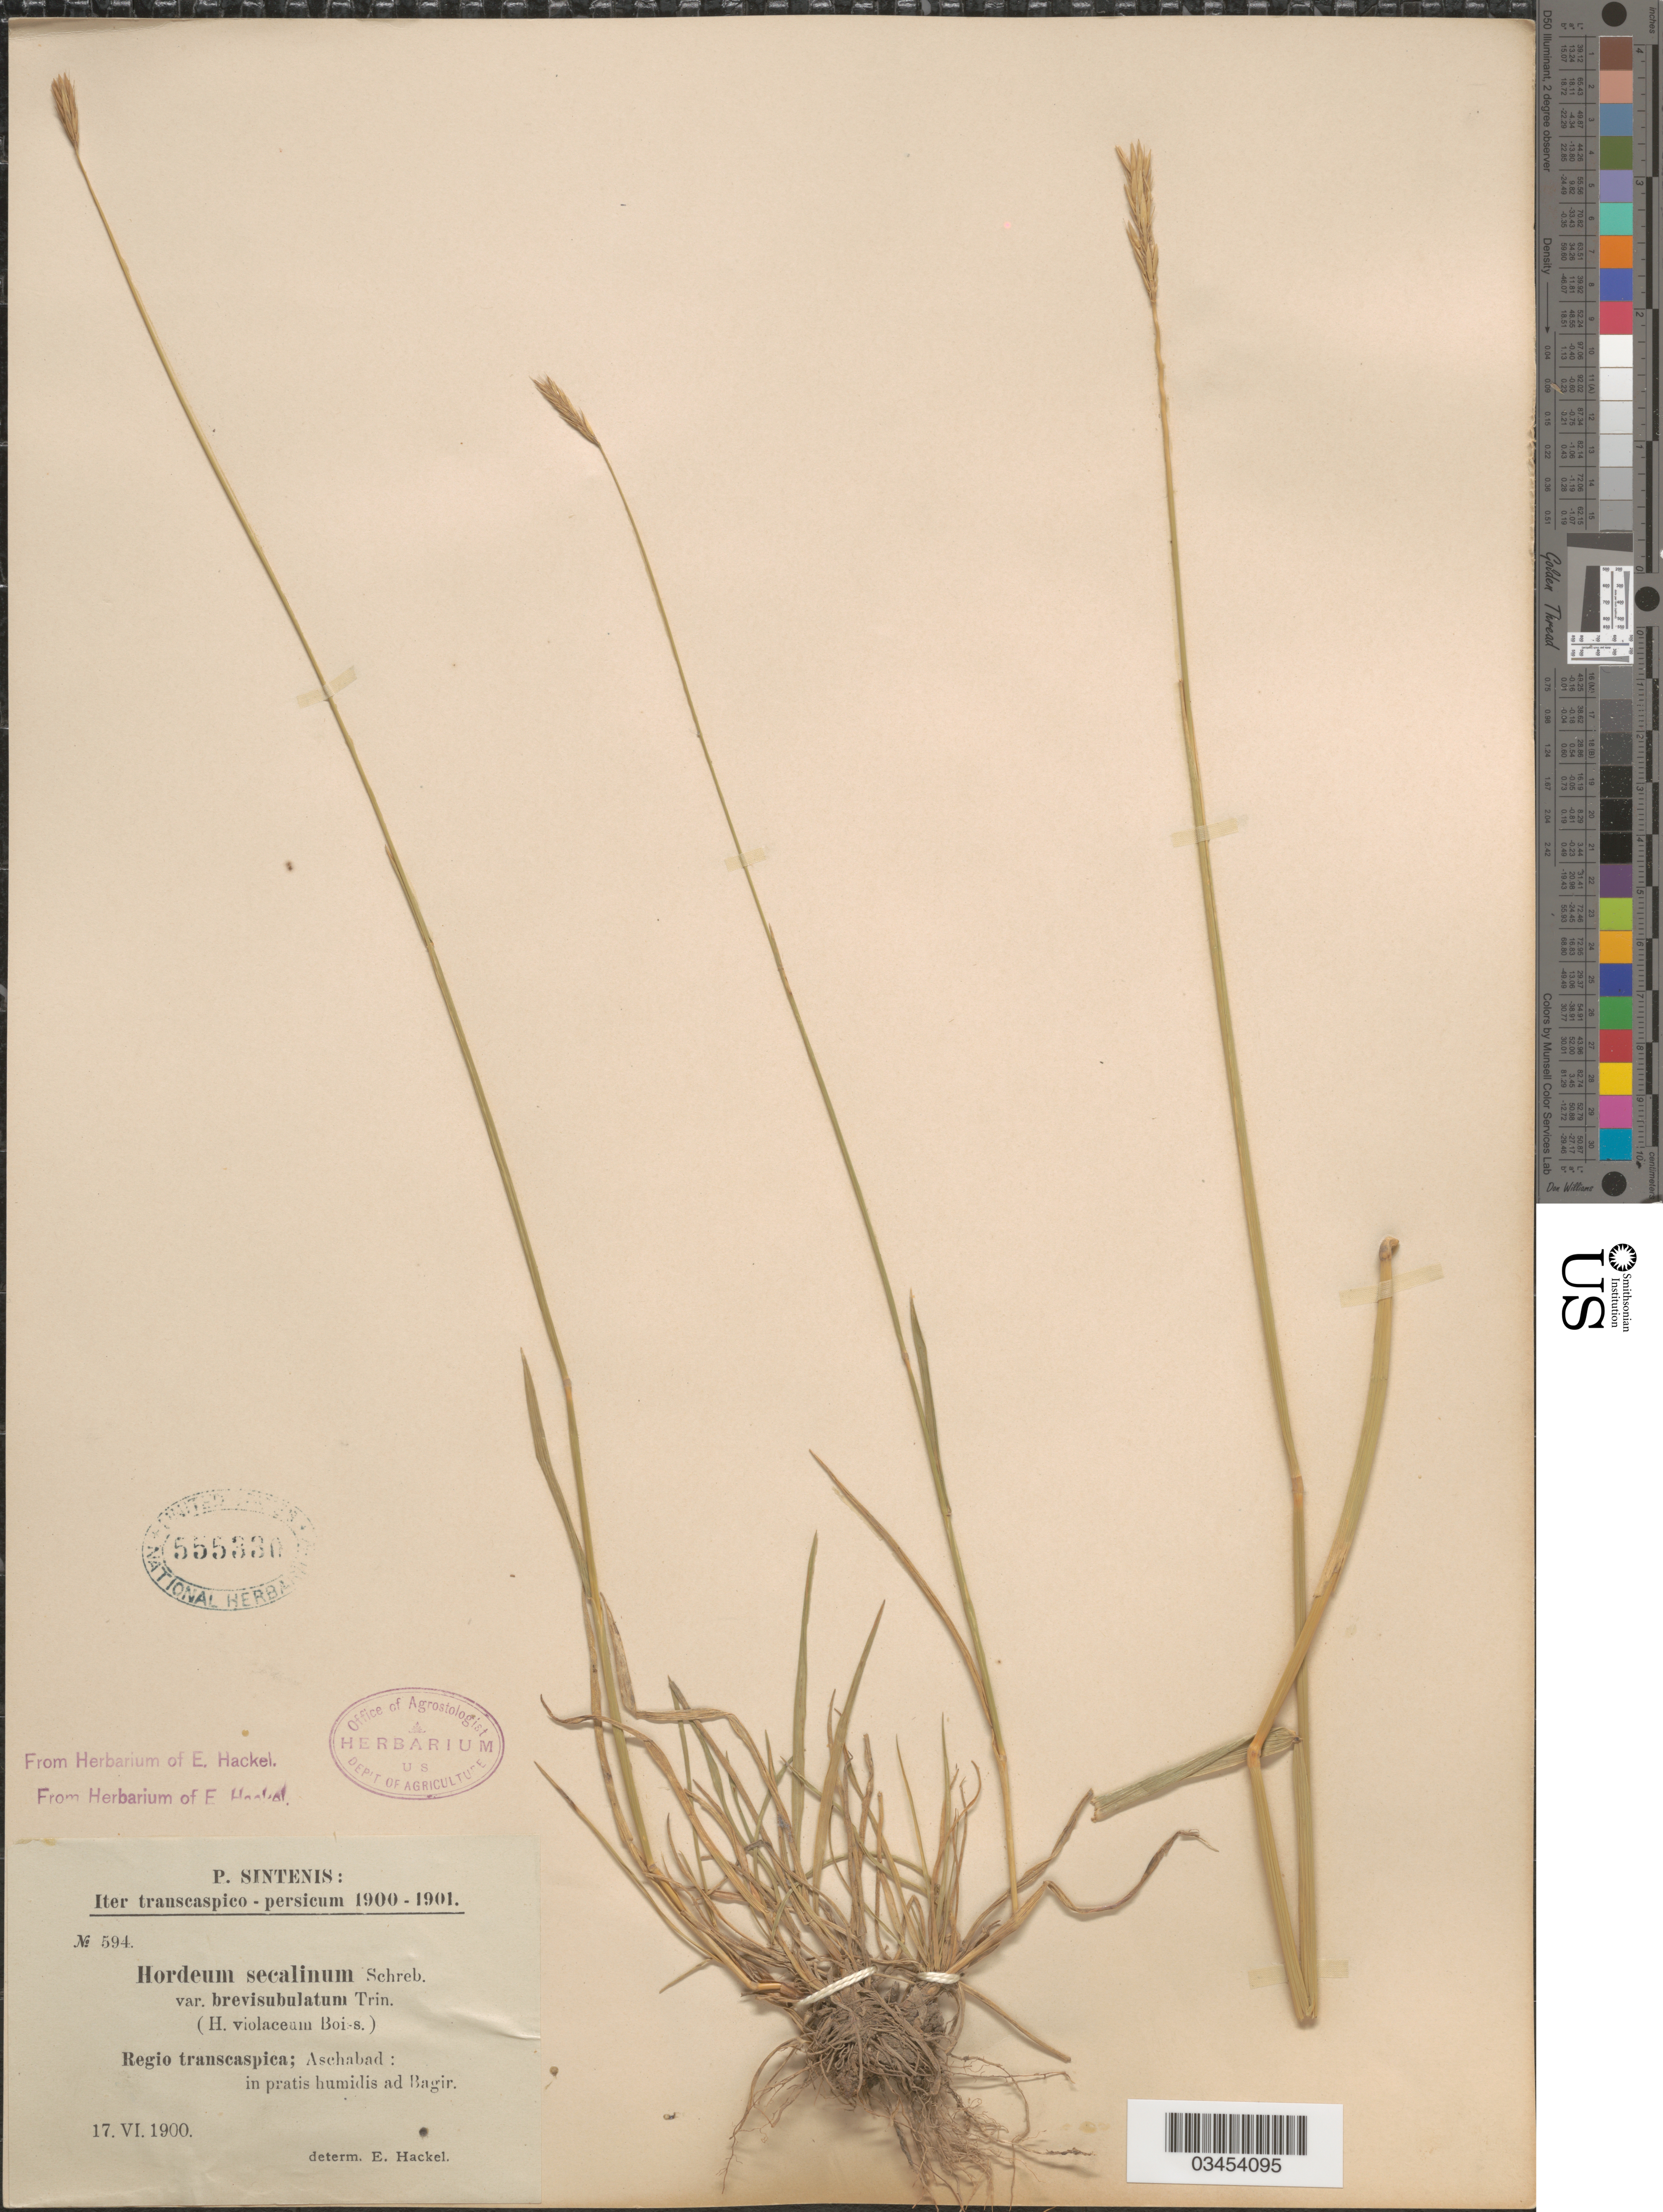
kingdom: Plantae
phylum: Tracheophyta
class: Liliopsida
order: Poales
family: Poaceae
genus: Hordeum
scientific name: Hordeum brevisubulatum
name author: (Trin.) Link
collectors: P. Sintenis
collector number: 594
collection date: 1900-06-17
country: Turkmenistan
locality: Iter transcaspico - persicum 1900-1901. Regio transcaspica; Aschabad: in pratis humidis ad Bagir.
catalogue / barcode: US 555330